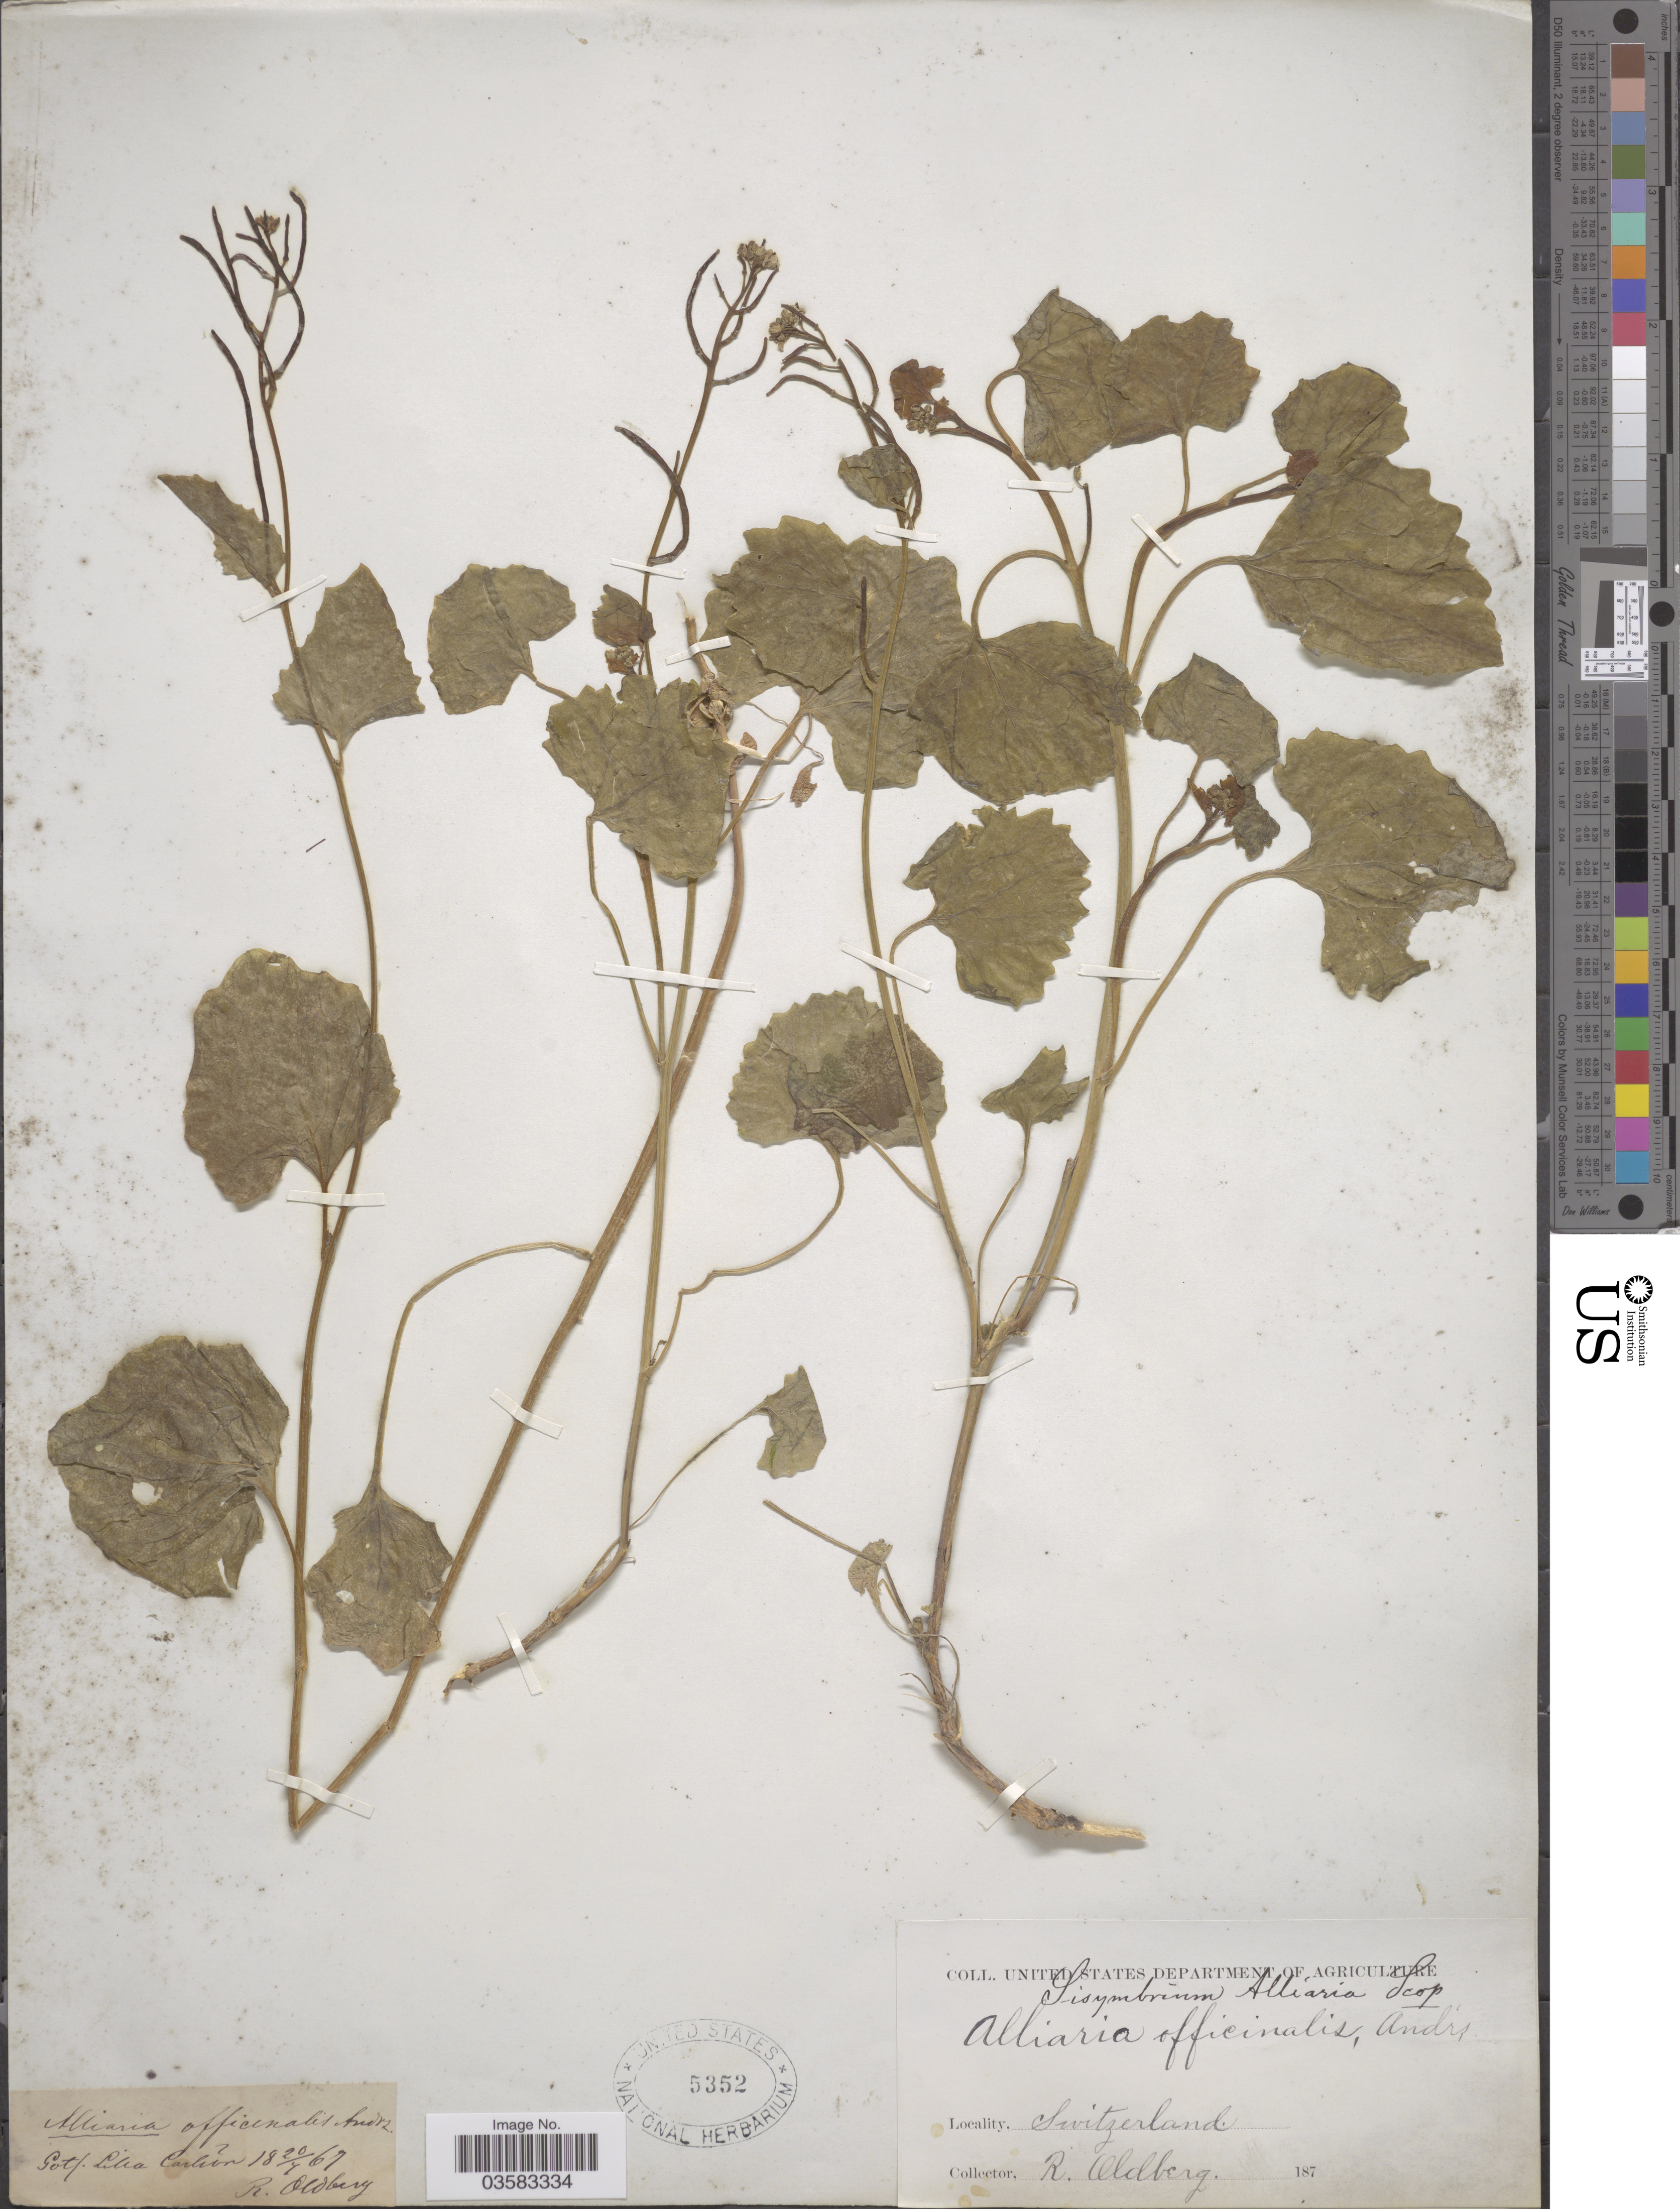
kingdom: Plantae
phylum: Tracheophyta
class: Magnoliopsida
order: Brassicales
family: Brassicaceae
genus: Sisymbrium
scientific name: Sisymbrium alliaria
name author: (L.) Scop.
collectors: R. Oldberg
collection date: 1867-07-20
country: Switzerland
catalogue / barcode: US 5352